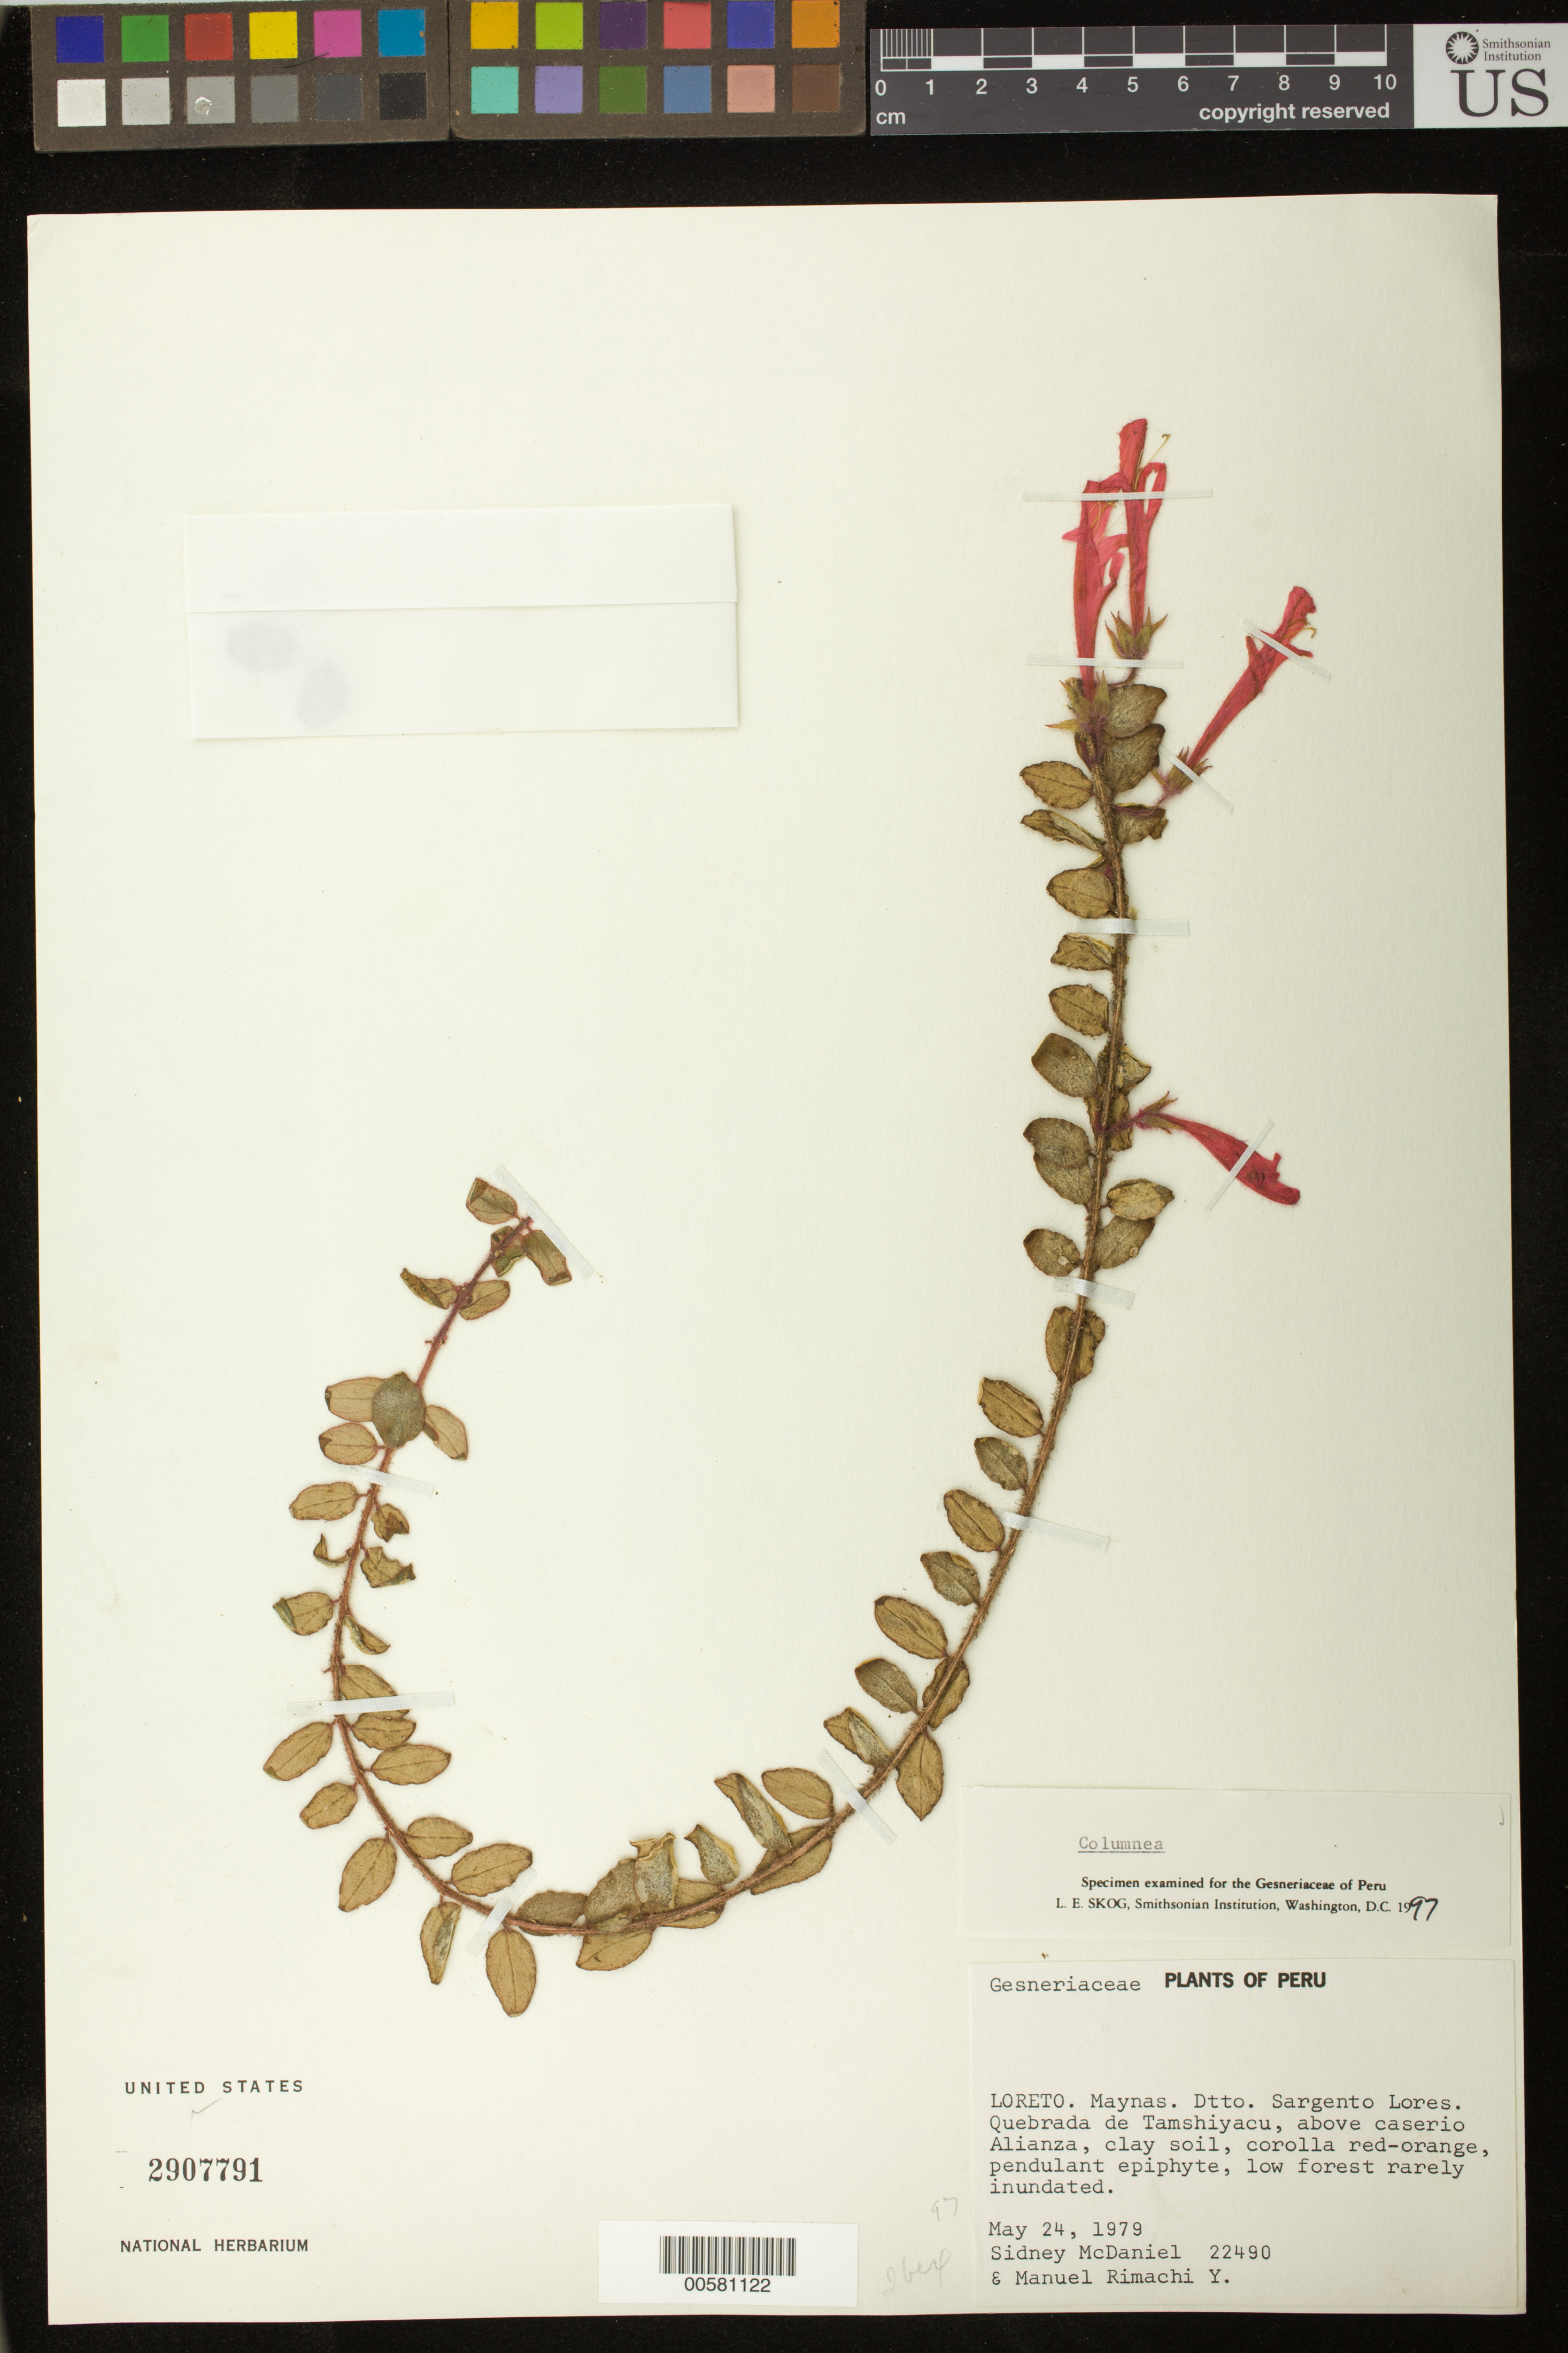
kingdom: Plantae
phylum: Tracheophyta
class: Magnoliopsida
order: Lamiales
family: Gesneriaceae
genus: Columnea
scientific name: Columnea sp.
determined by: Skog, Laurence E.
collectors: S. McDaniel & M. Rimachi Y.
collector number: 22490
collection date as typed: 24 May 1979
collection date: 1979-05-24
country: Peru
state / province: Loreto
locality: Prov. Maynas, Dtto. Sargento Lores; Quebreda de Tamshiyacu, above caserio Alianza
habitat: Low forest rarely inundated, clay soil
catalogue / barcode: US 2907791